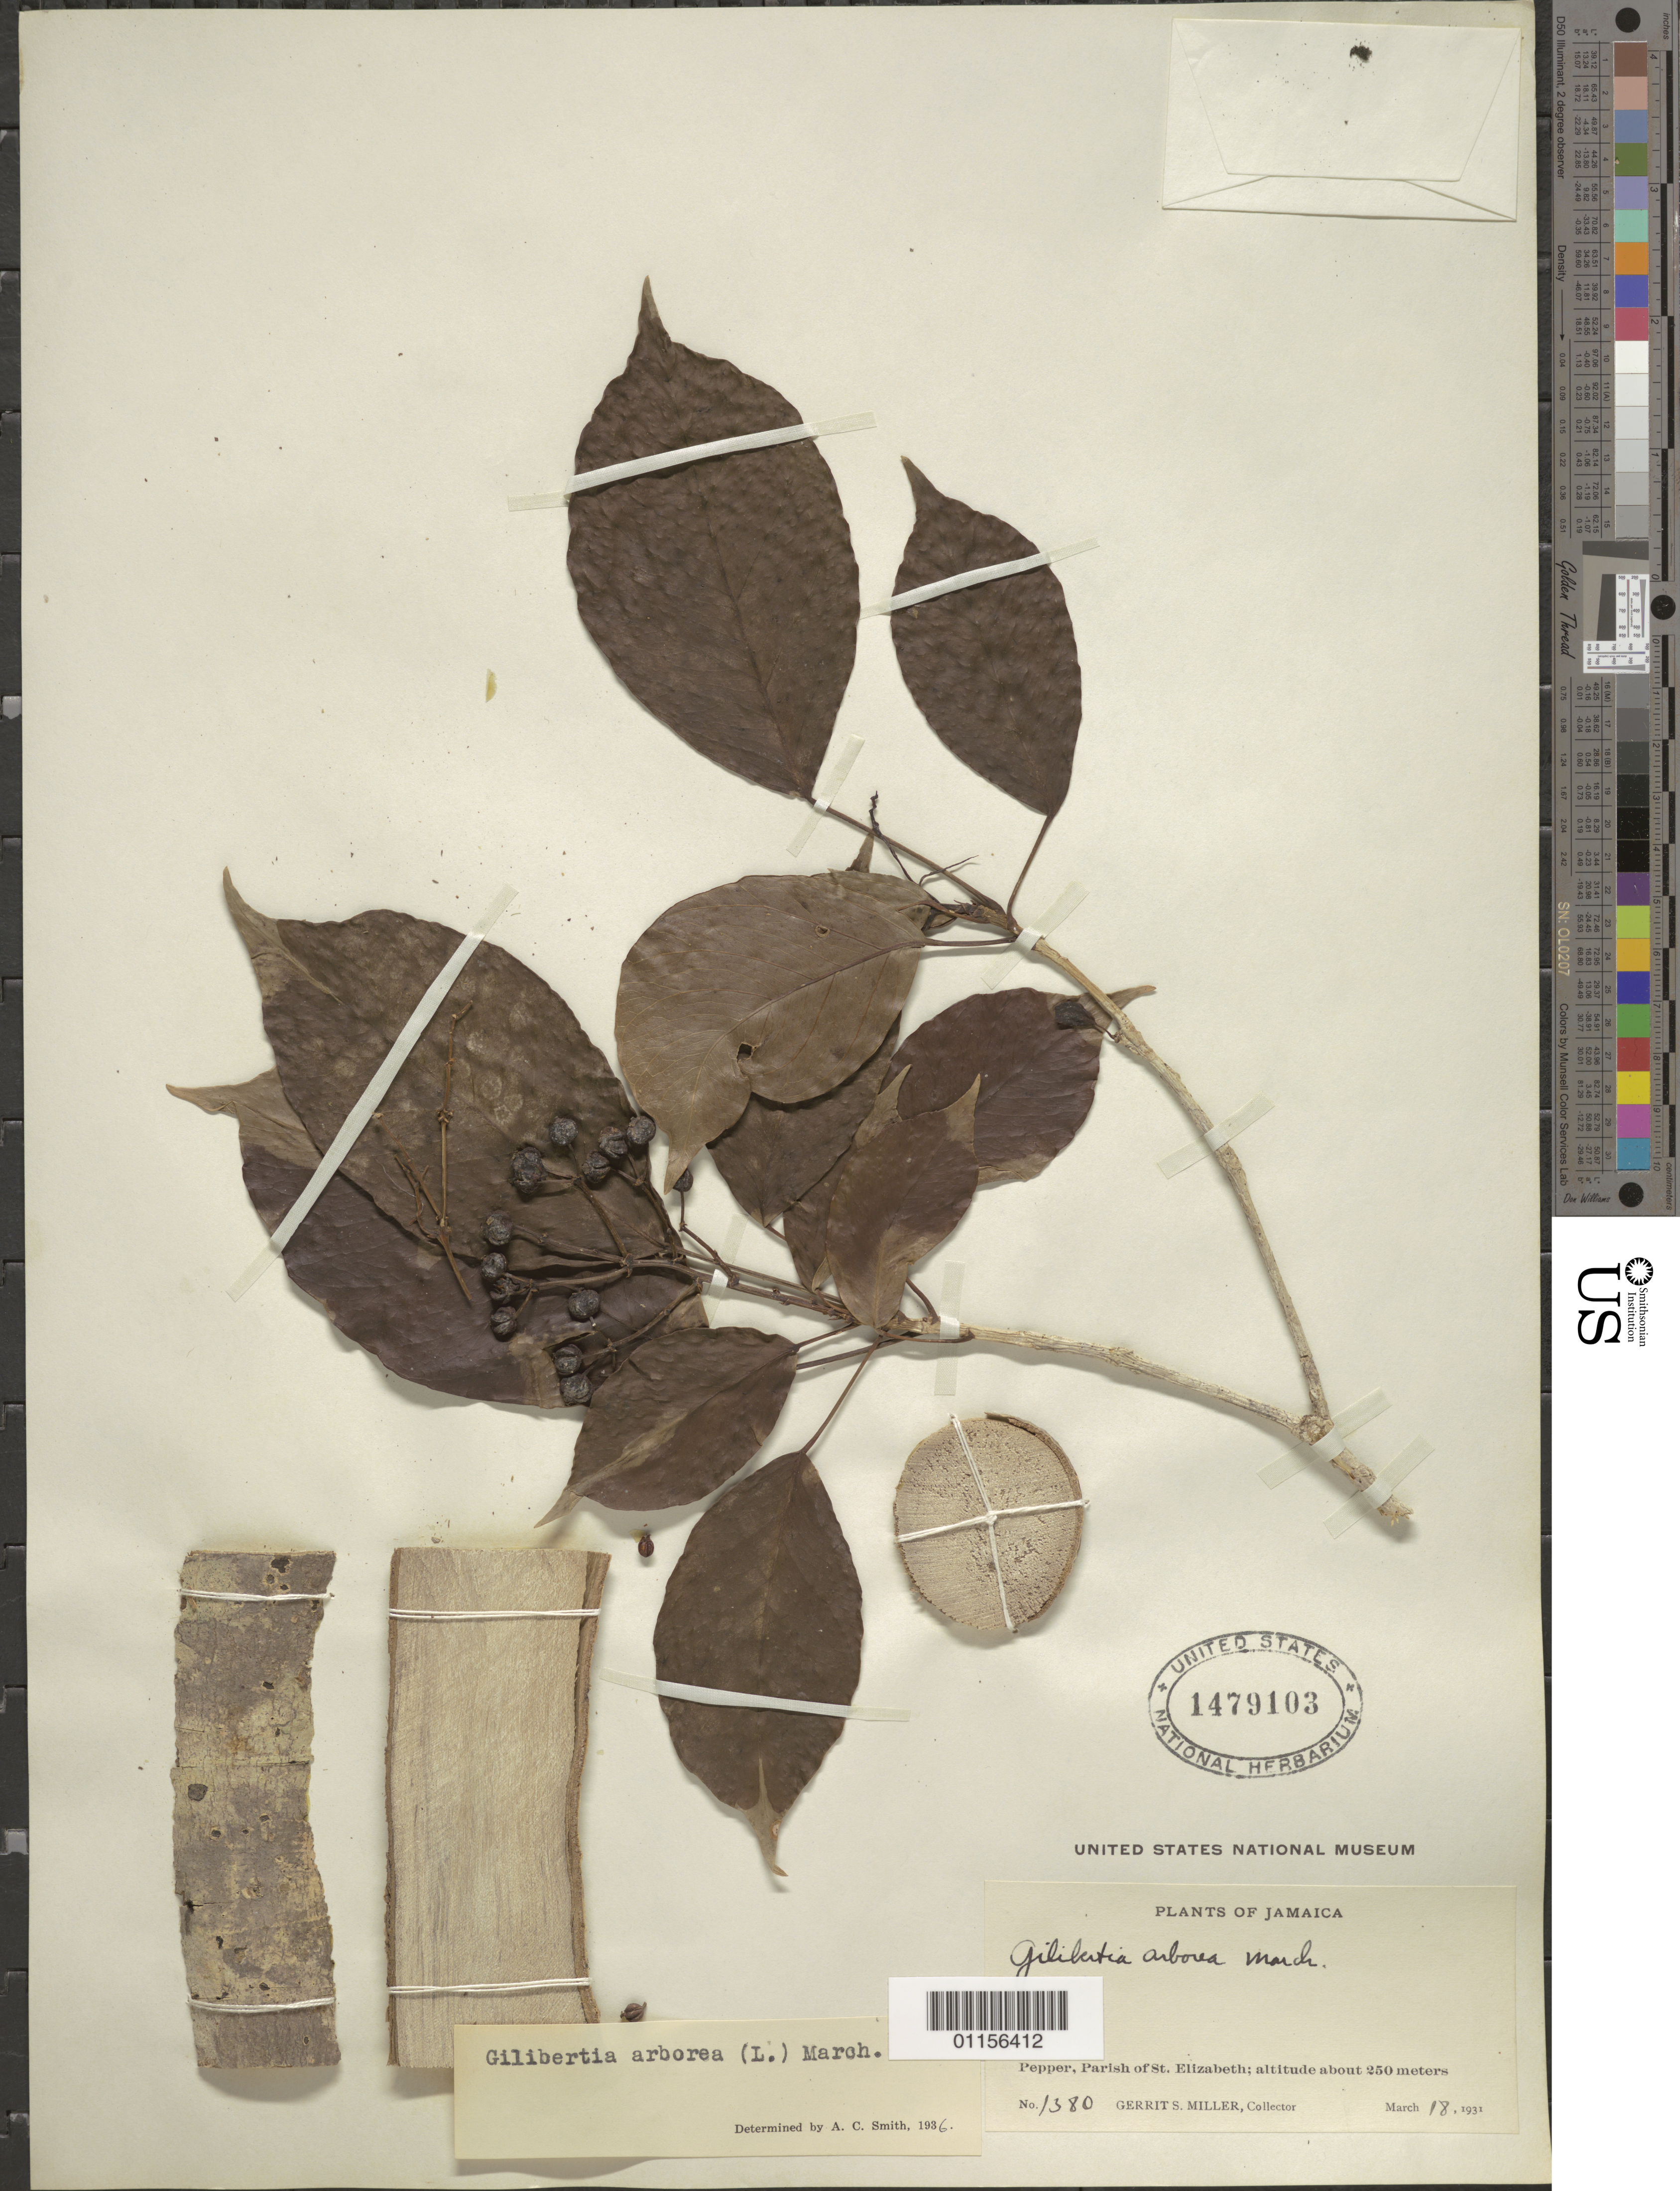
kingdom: Plantae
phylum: Tracheophyta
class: Magnoliopsida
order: Apiales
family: Araliaceae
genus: Dendropanax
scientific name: Dendropanax arboreus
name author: (L.) Decne. & Planch.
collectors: G. S. Miller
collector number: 1380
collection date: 1931-03-18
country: Jamaica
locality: Pepper, Parish of St. Elizabeth.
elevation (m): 250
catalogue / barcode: US 1479103